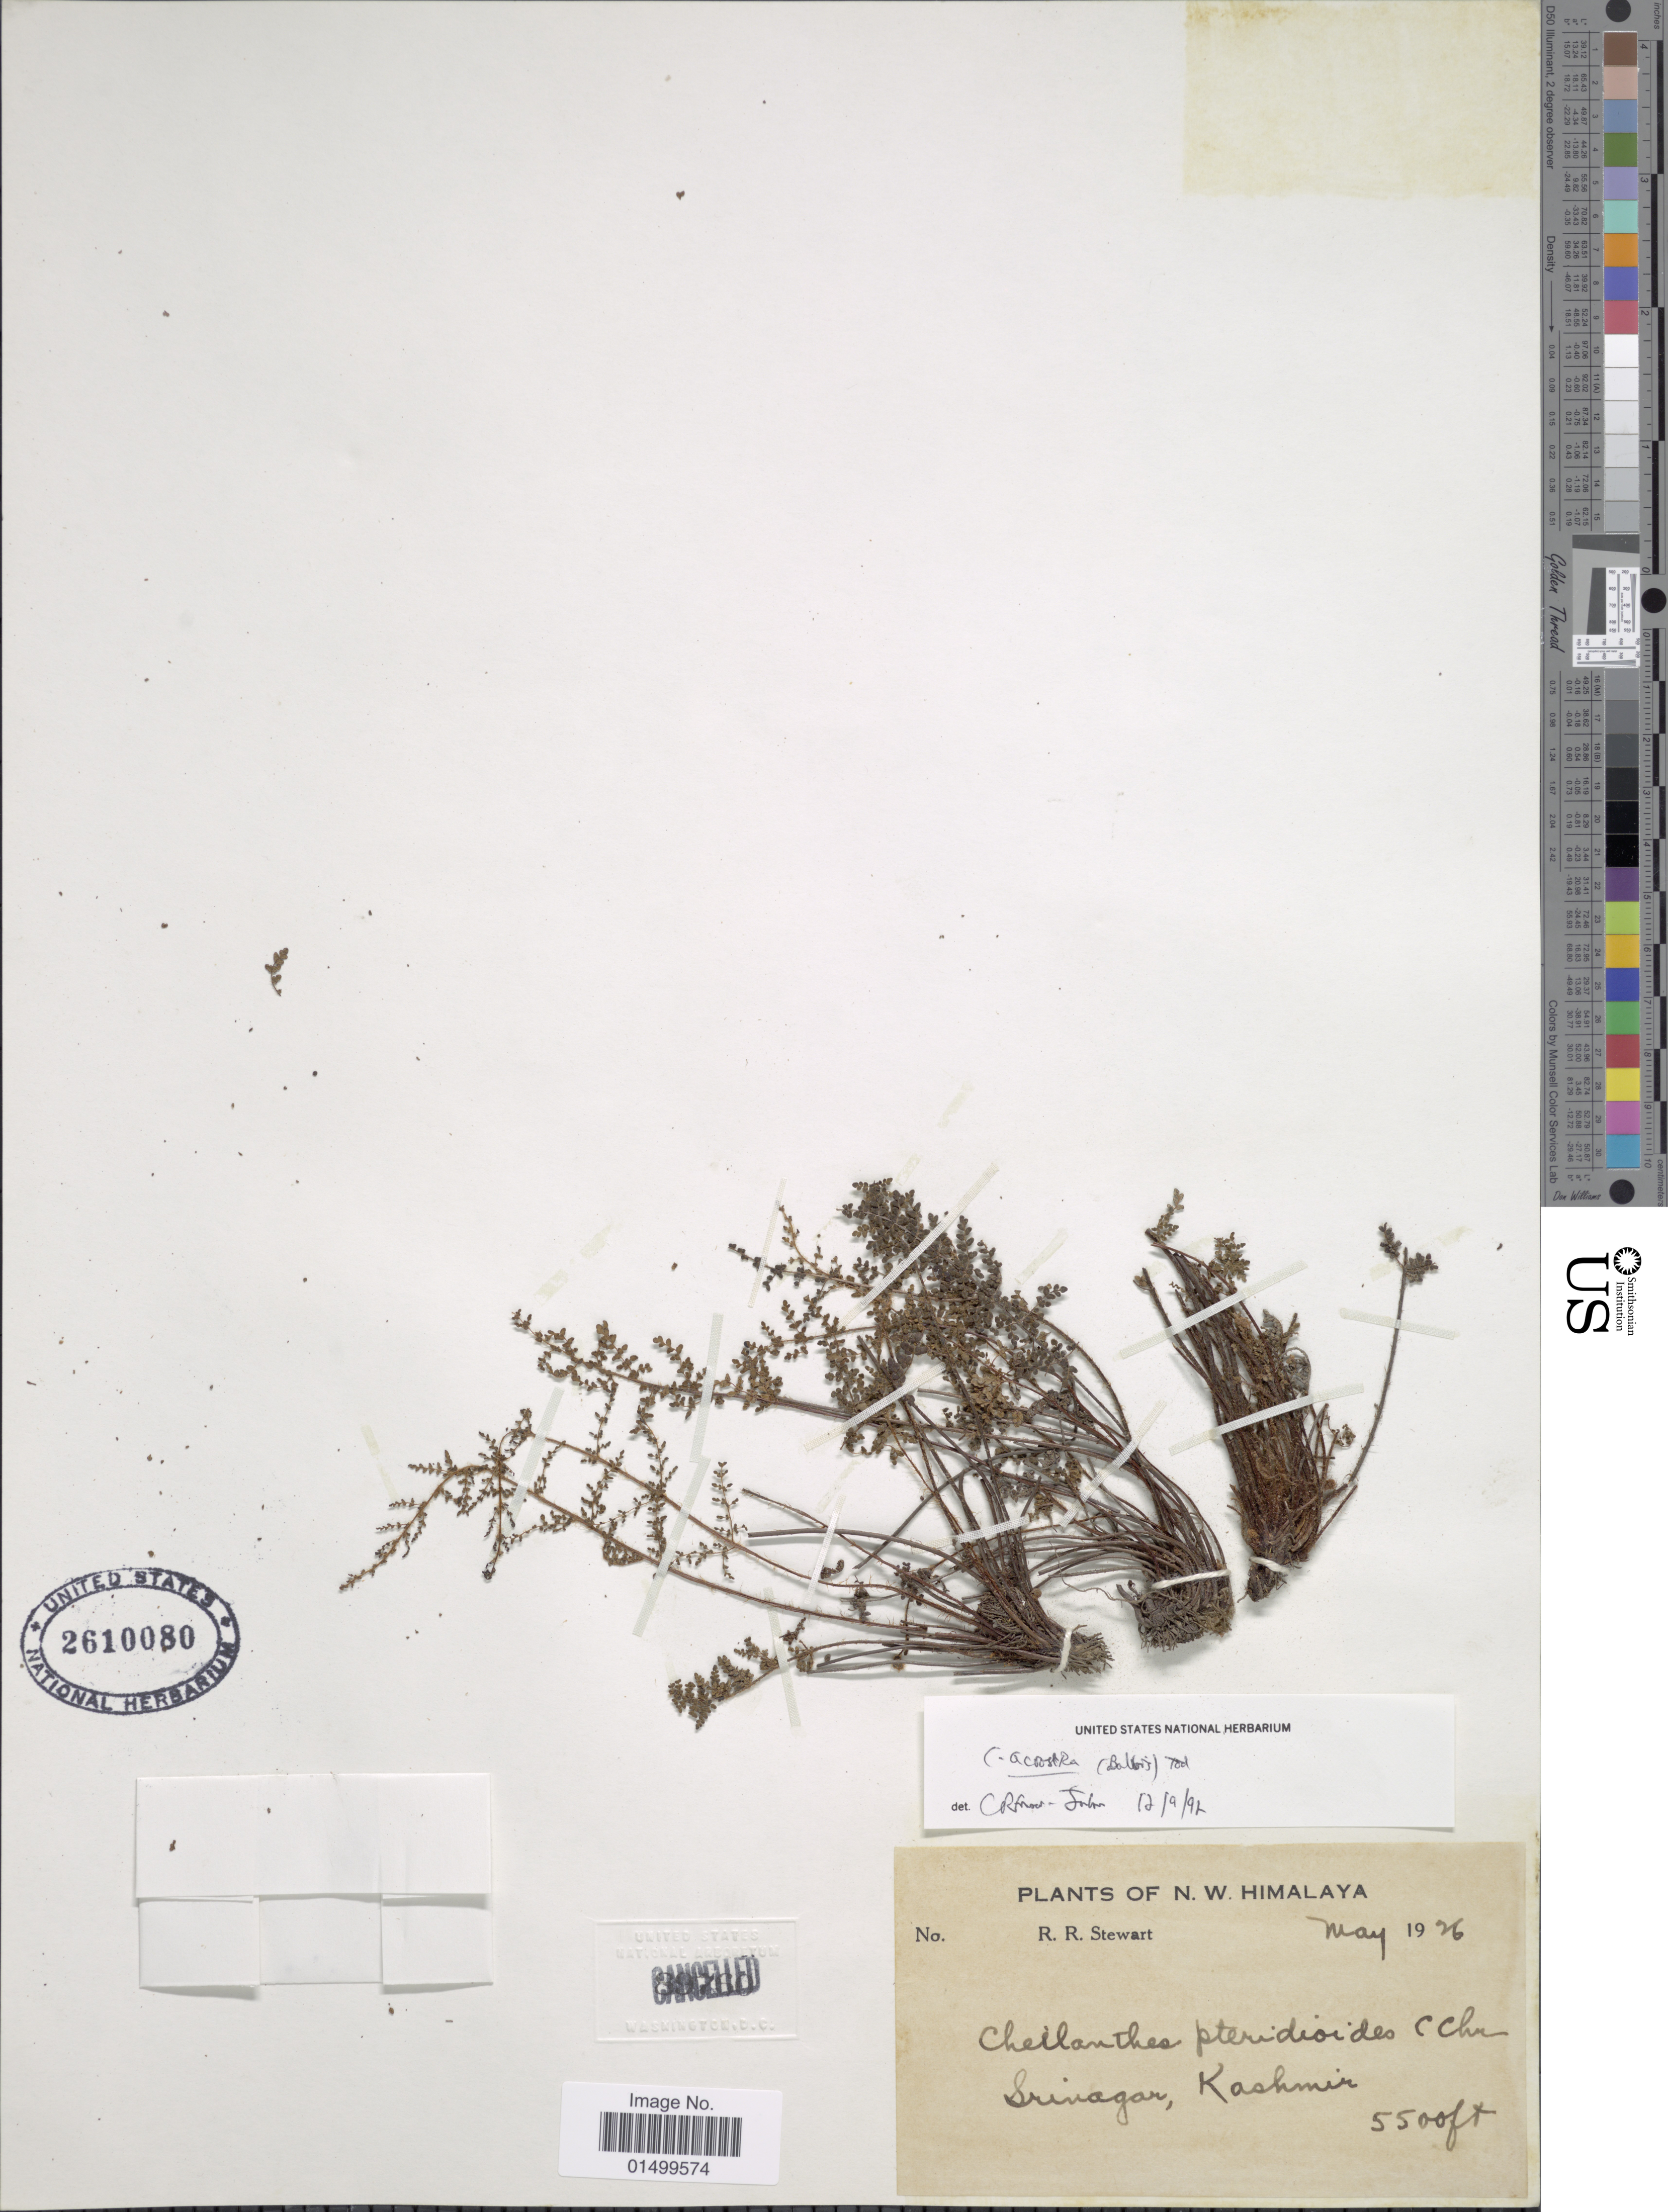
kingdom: Plantae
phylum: Tracheophyta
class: Polypodiopsida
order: Polypodiales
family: Pteridaceae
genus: Cheilanthes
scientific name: Cheilanthes pteridioides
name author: (Reichard) C. Chr.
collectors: R. R. Stewart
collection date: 1926-05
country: India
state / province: Jammu and Kashmir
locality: N.W. Himalaya. Srinagar, Kashmir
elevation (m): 1676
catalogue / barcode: US 2610080